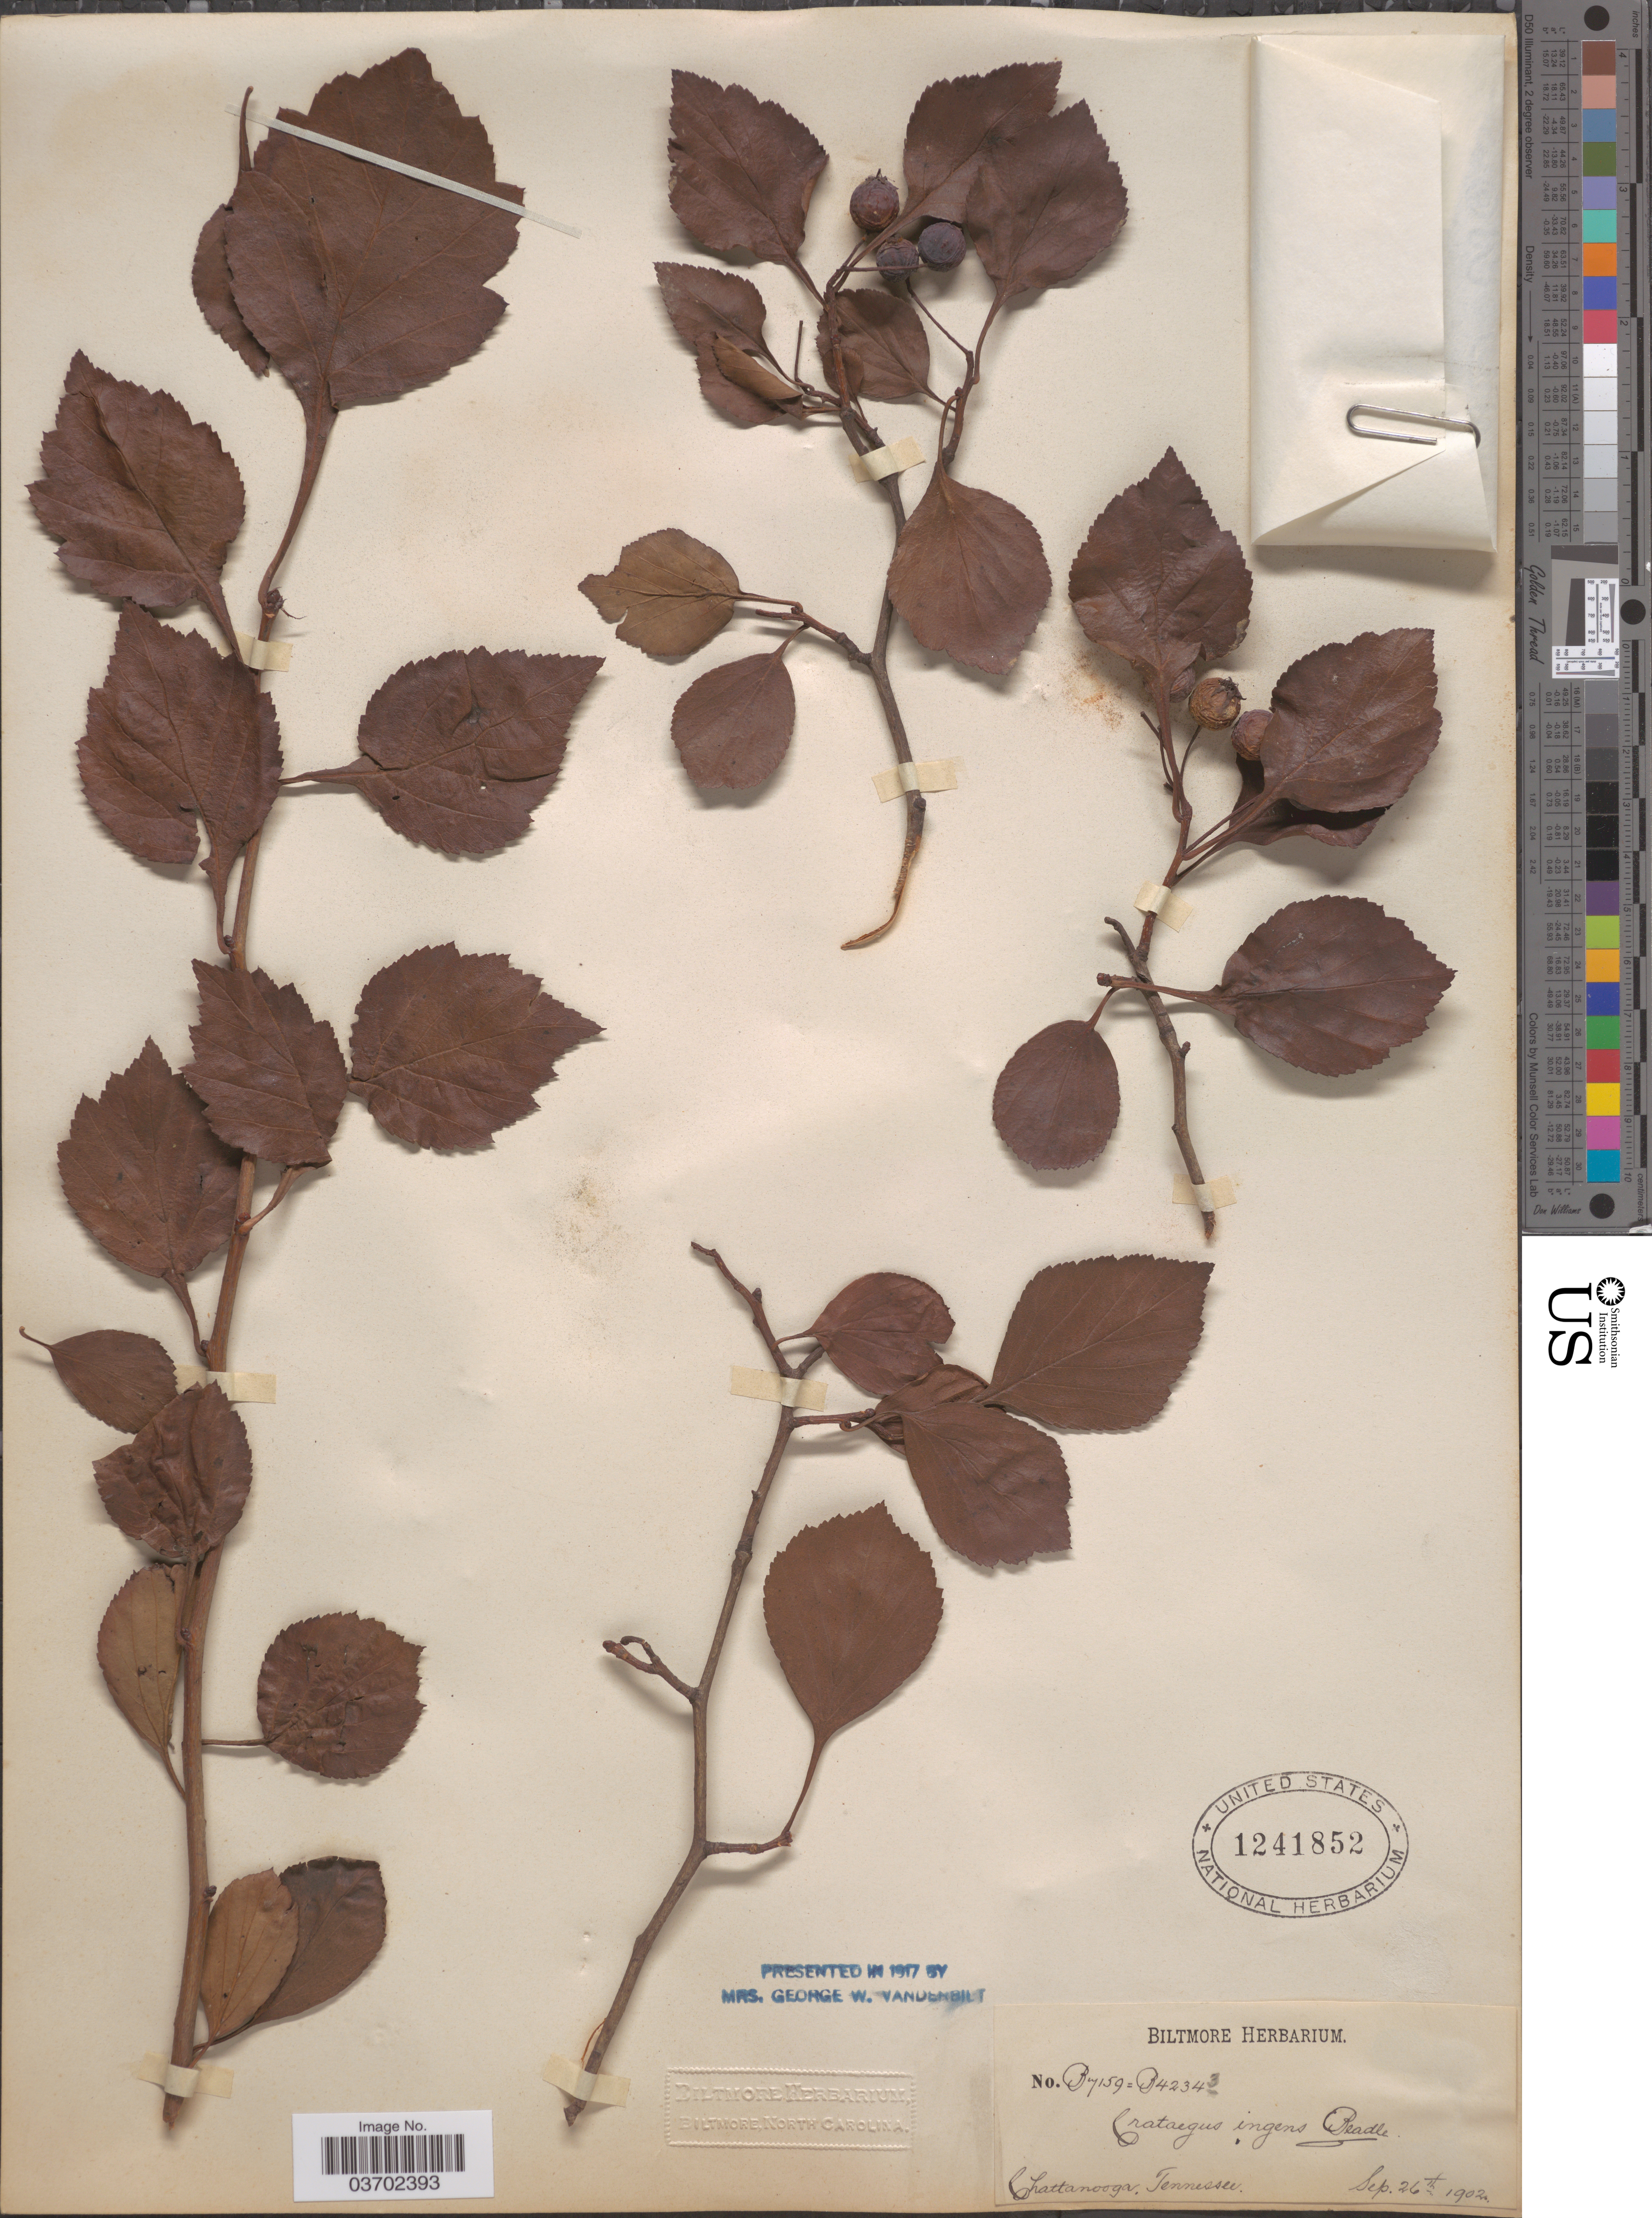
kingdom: Plantae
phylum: Tracheophyta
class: Magnoliopsida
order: Rosales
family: Rosaceae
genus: Crataegus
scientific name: Crataegus viridis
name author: L.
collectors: ex herb. Biltmore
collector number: B7159=B4234/3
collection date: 1902-09-26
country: United States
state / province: Tennessee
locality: Chattanooga.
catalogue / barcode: US 1241852